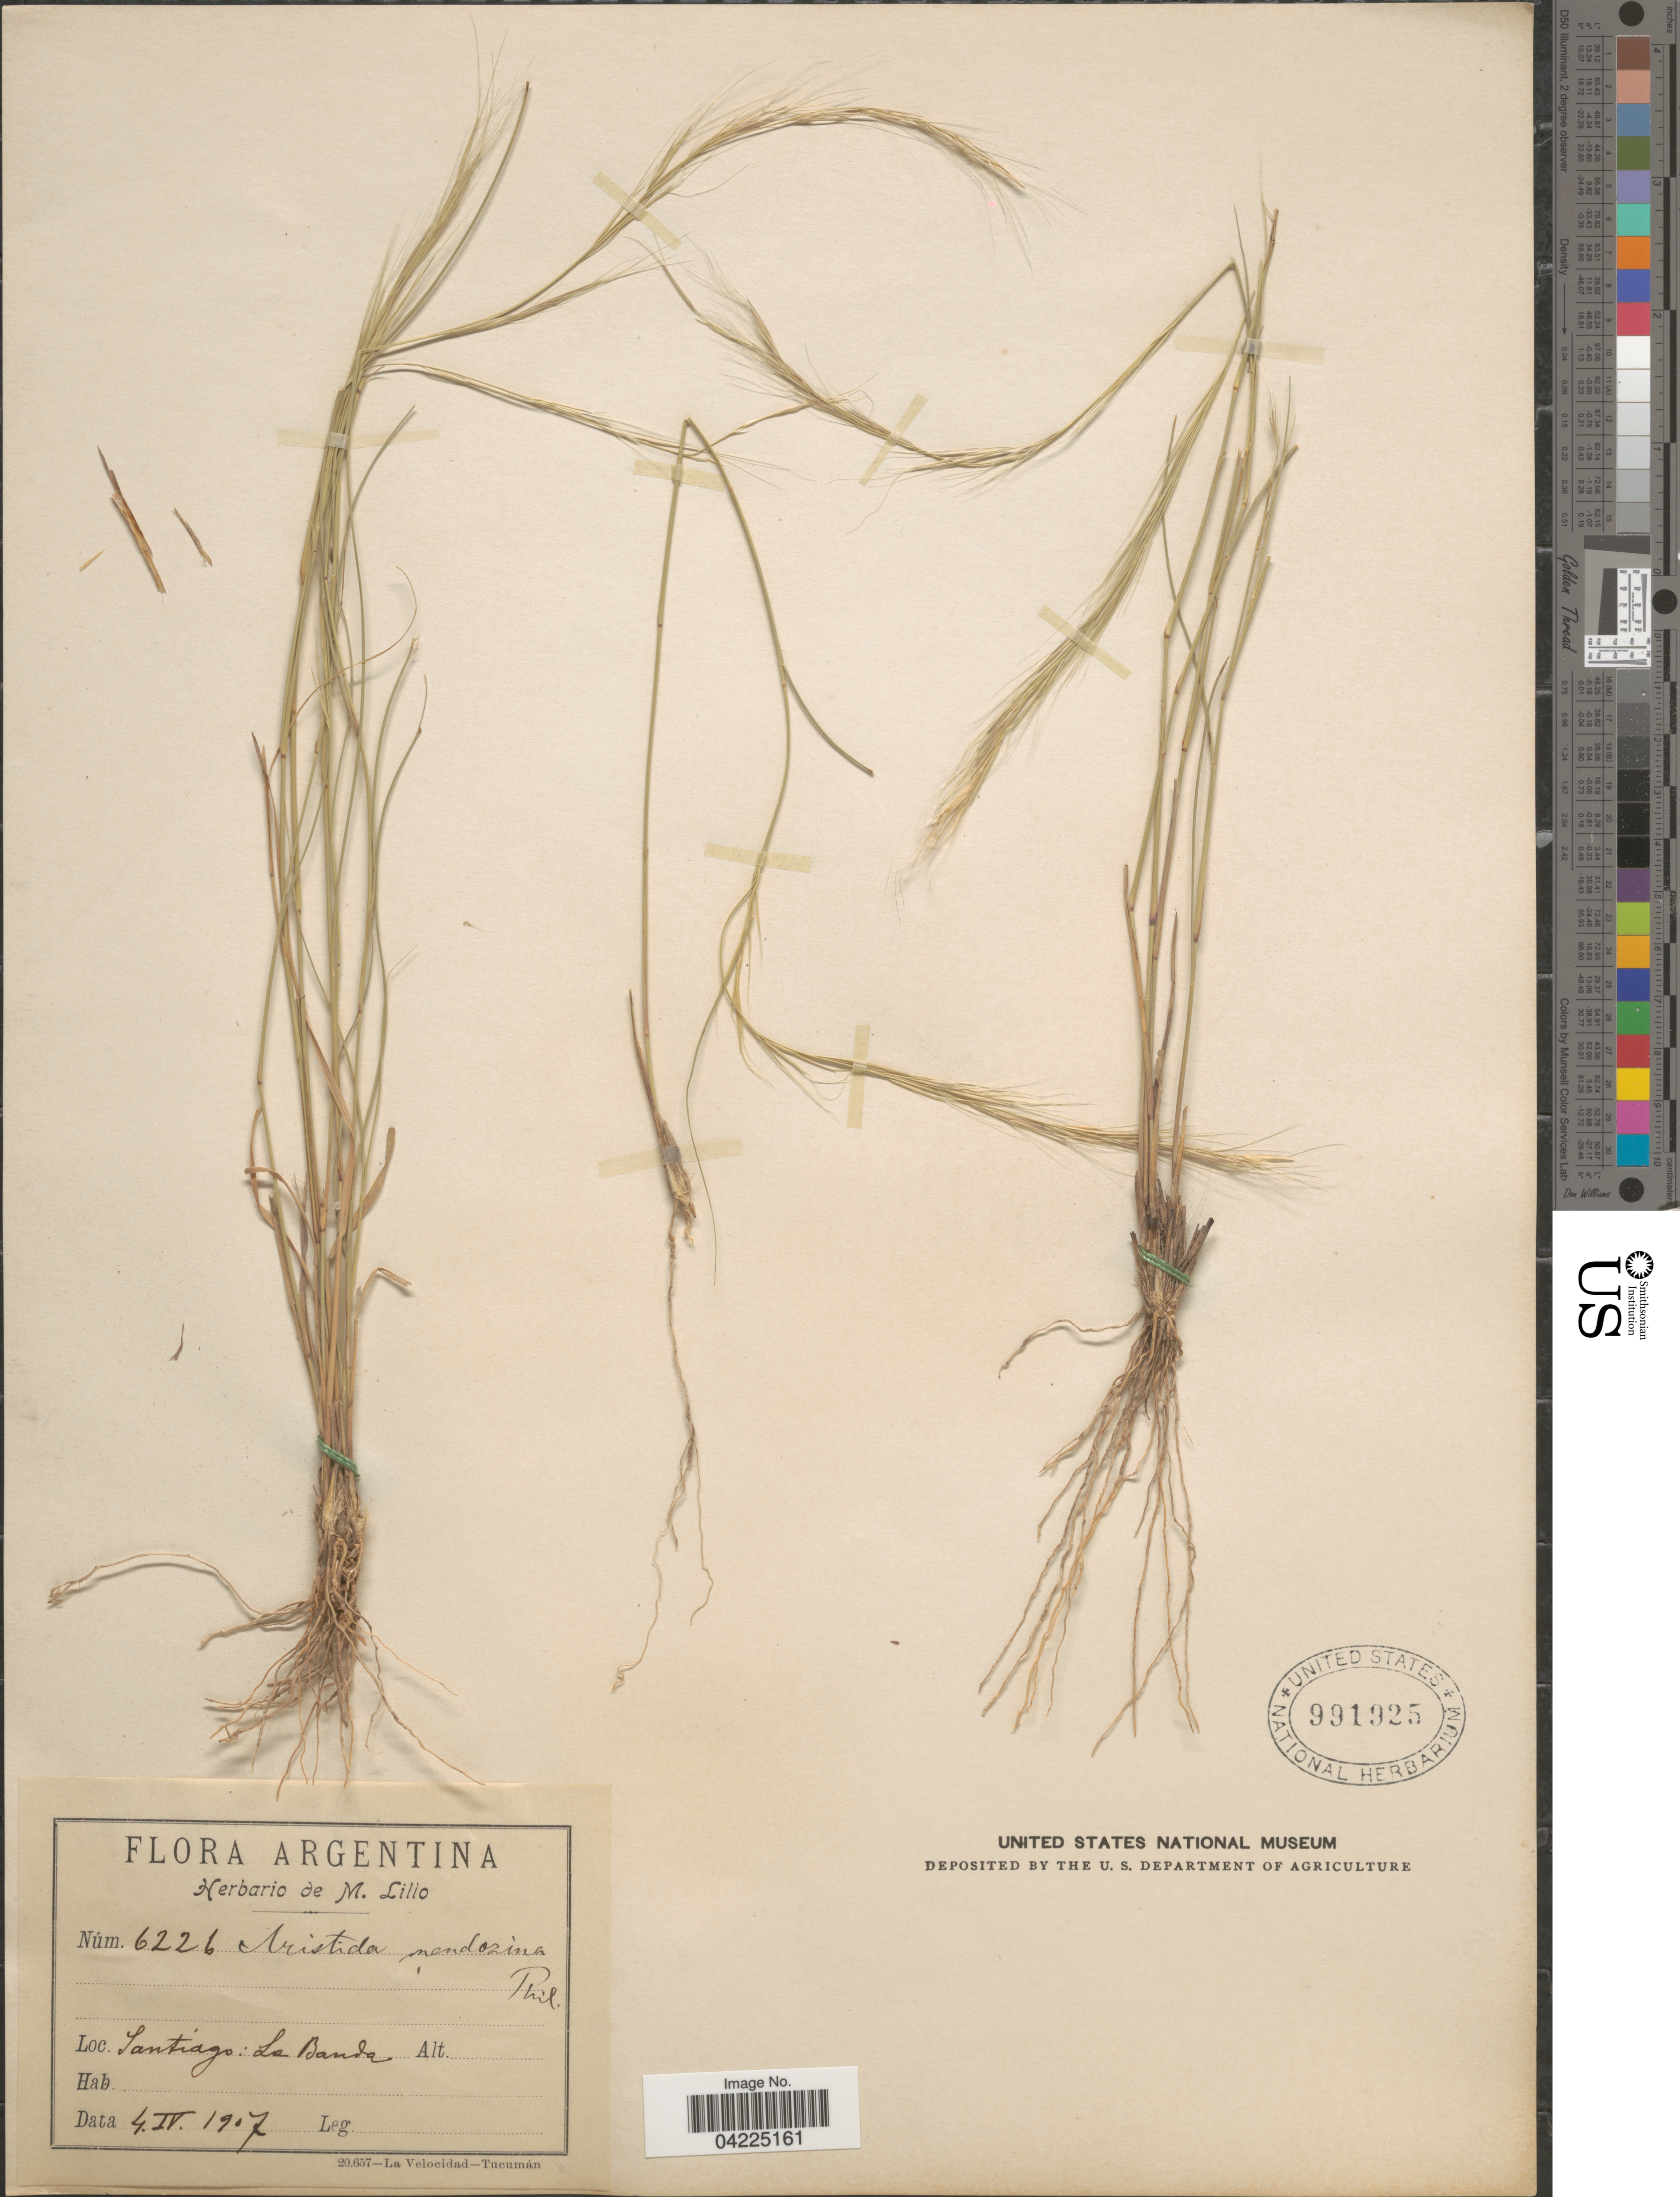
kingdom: Plantae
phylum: Tracheophyta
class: Liliopsida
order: Poales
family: Poaceae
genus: Aristida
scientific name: Aristida mendocina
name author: Phil.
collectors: Ex herb. M. Lilio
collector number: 6226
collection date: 1907-04-04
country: Argentina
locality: Santiago: La Banda.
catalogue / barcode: US 991925